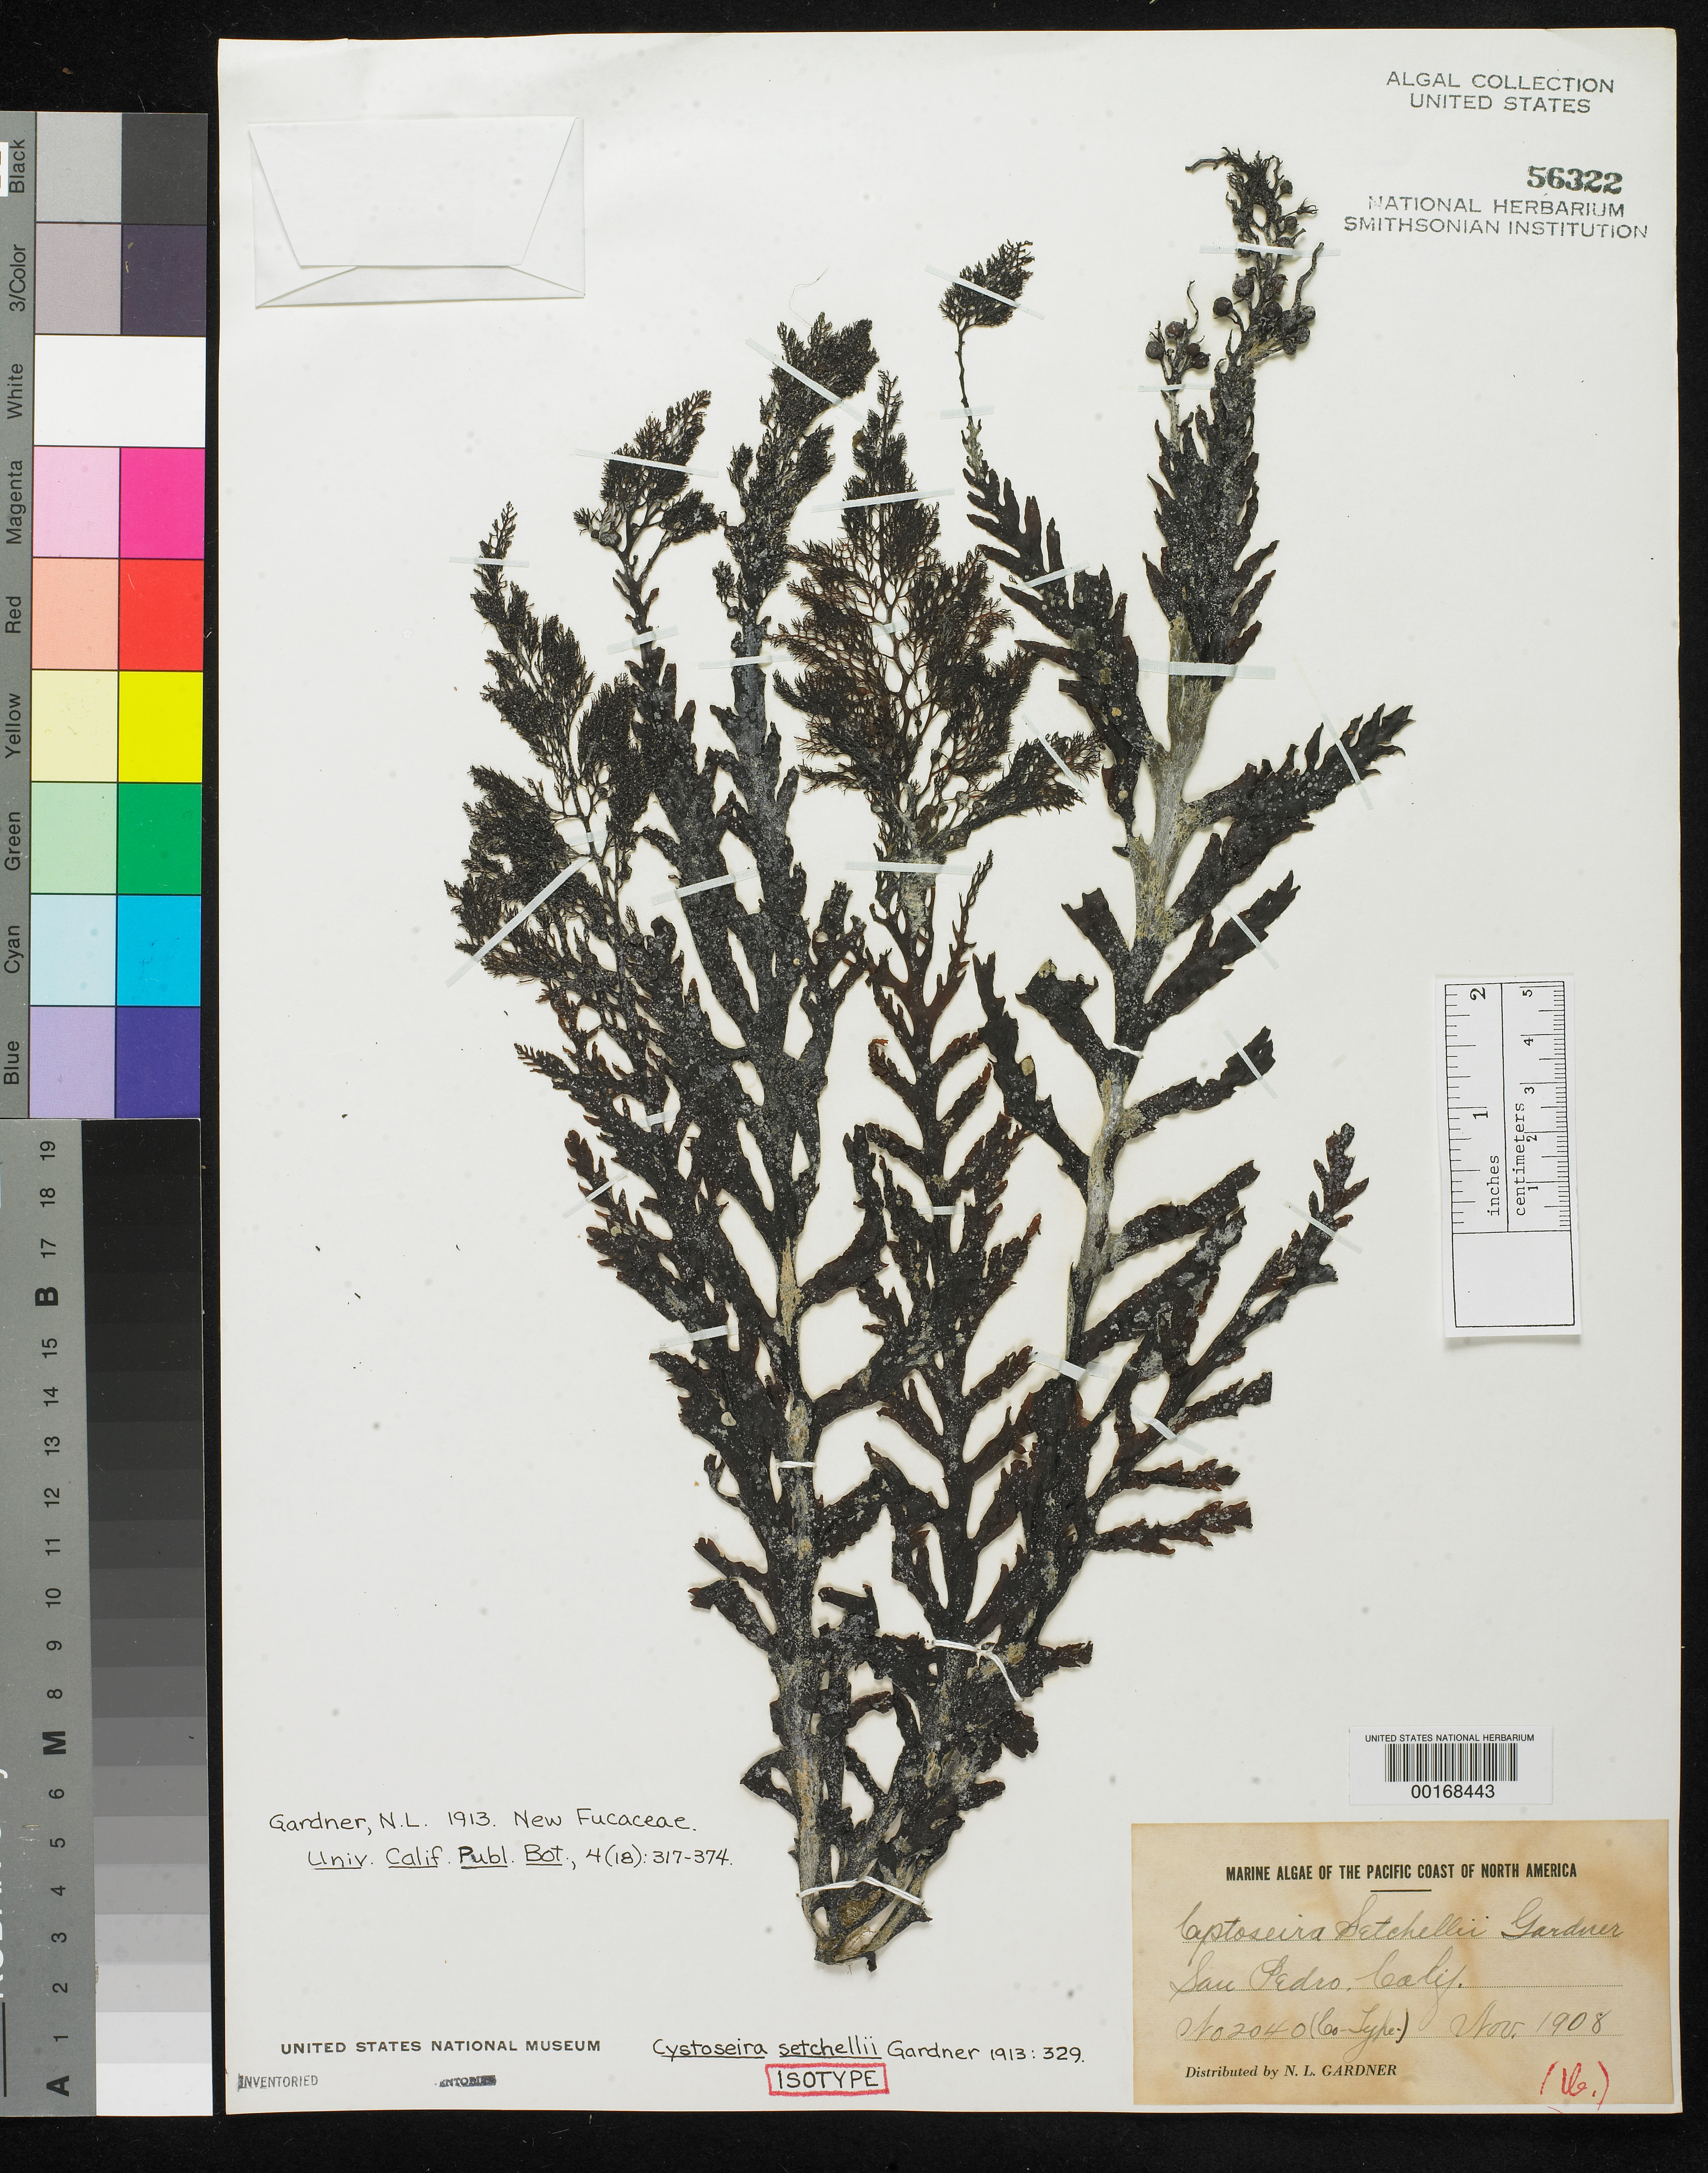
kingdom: Chromista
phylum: Ochrophyta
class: Phaeophyceae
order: Fucales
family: Sargassaceae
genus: Cystoseira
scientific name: Cystoseira setchellii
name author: N.L. Gardner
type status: Isotype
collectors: N. Gardner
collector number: NLG 2040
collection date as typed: Nov 1908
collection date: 1908-11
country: United States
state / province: California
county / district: Los Angeles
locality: San Pedro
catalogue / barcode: US 56322